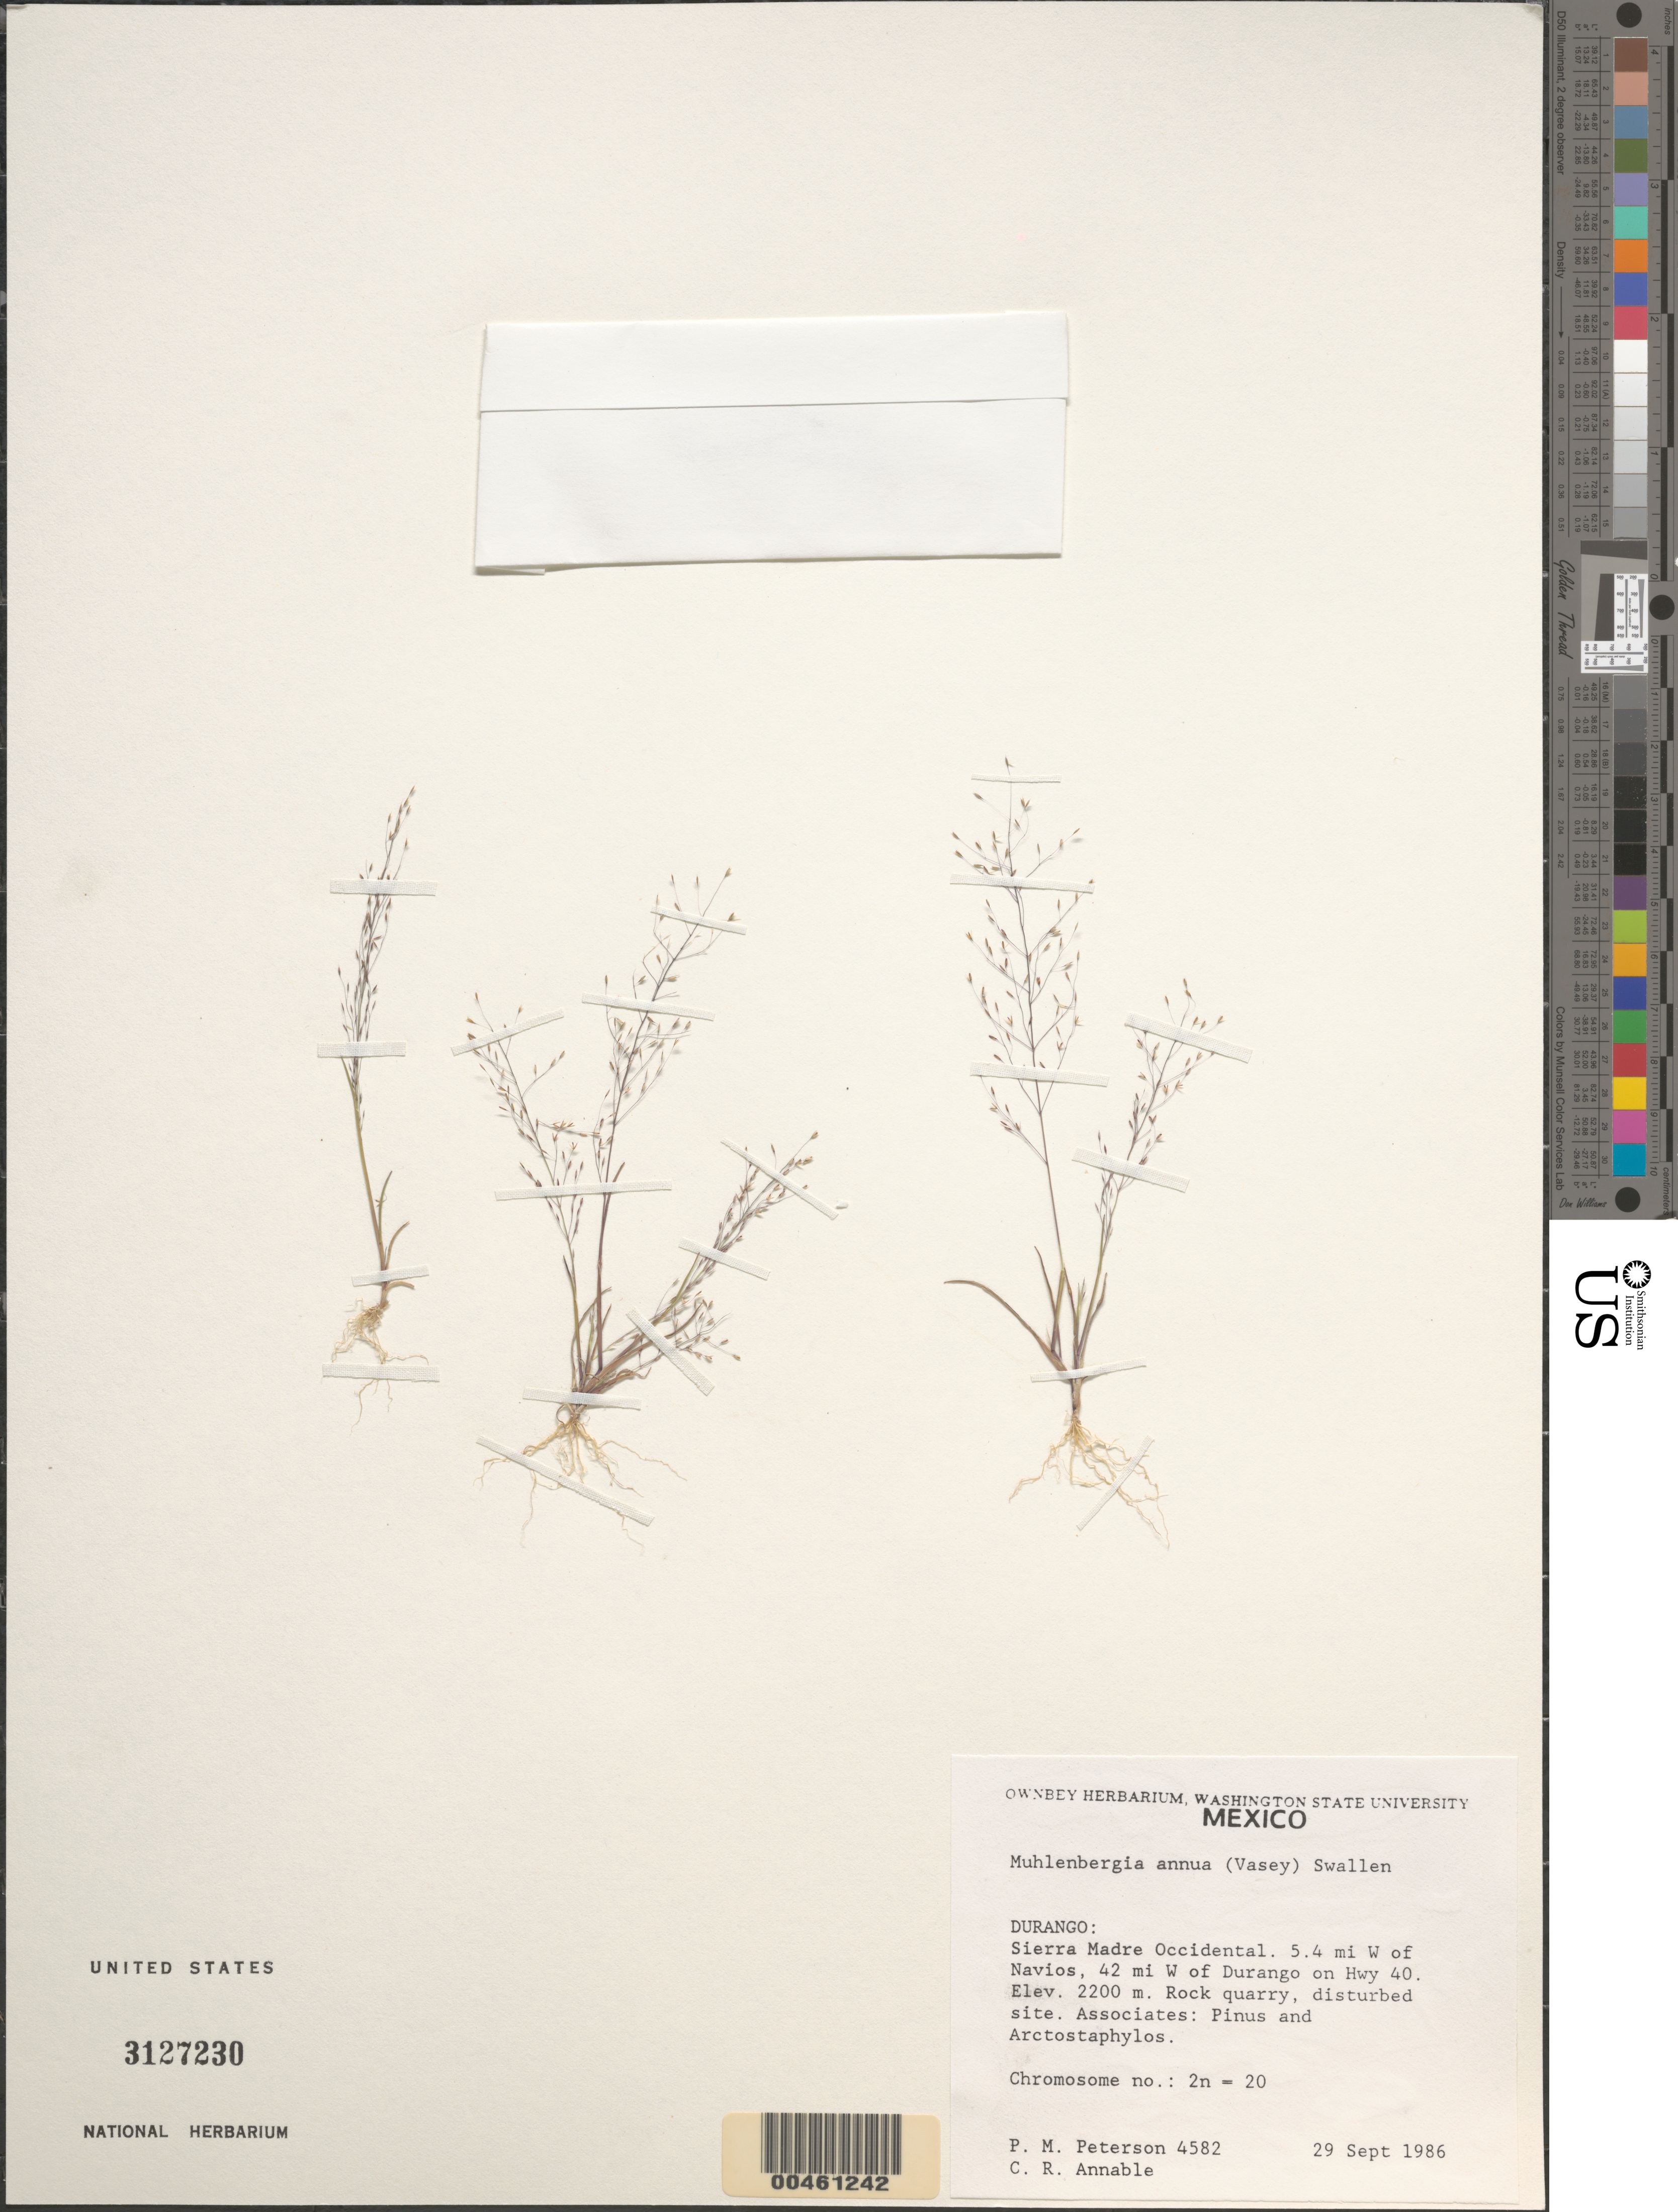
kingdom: Plantae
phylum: Tracheophyta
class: Liliopsida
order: Poales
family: Poaceae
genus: Muhlenbergia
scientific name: Muhlenbergia annua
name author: (Vasey) Swallen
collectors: P. M. Peterson & C. R. Annable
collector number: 04582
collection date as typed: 29 Sep 1986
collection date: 1986-09-29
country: Mexico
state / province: Durango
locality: Sierra Madre Occidental, 5.4 miles W of Navios, 42 miles W of Durango on Hwy 45.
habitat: Rock quarry, disturbed site. Associated with Pinus and Arctostaphylos.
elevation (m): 2200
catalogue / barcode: US 3127230